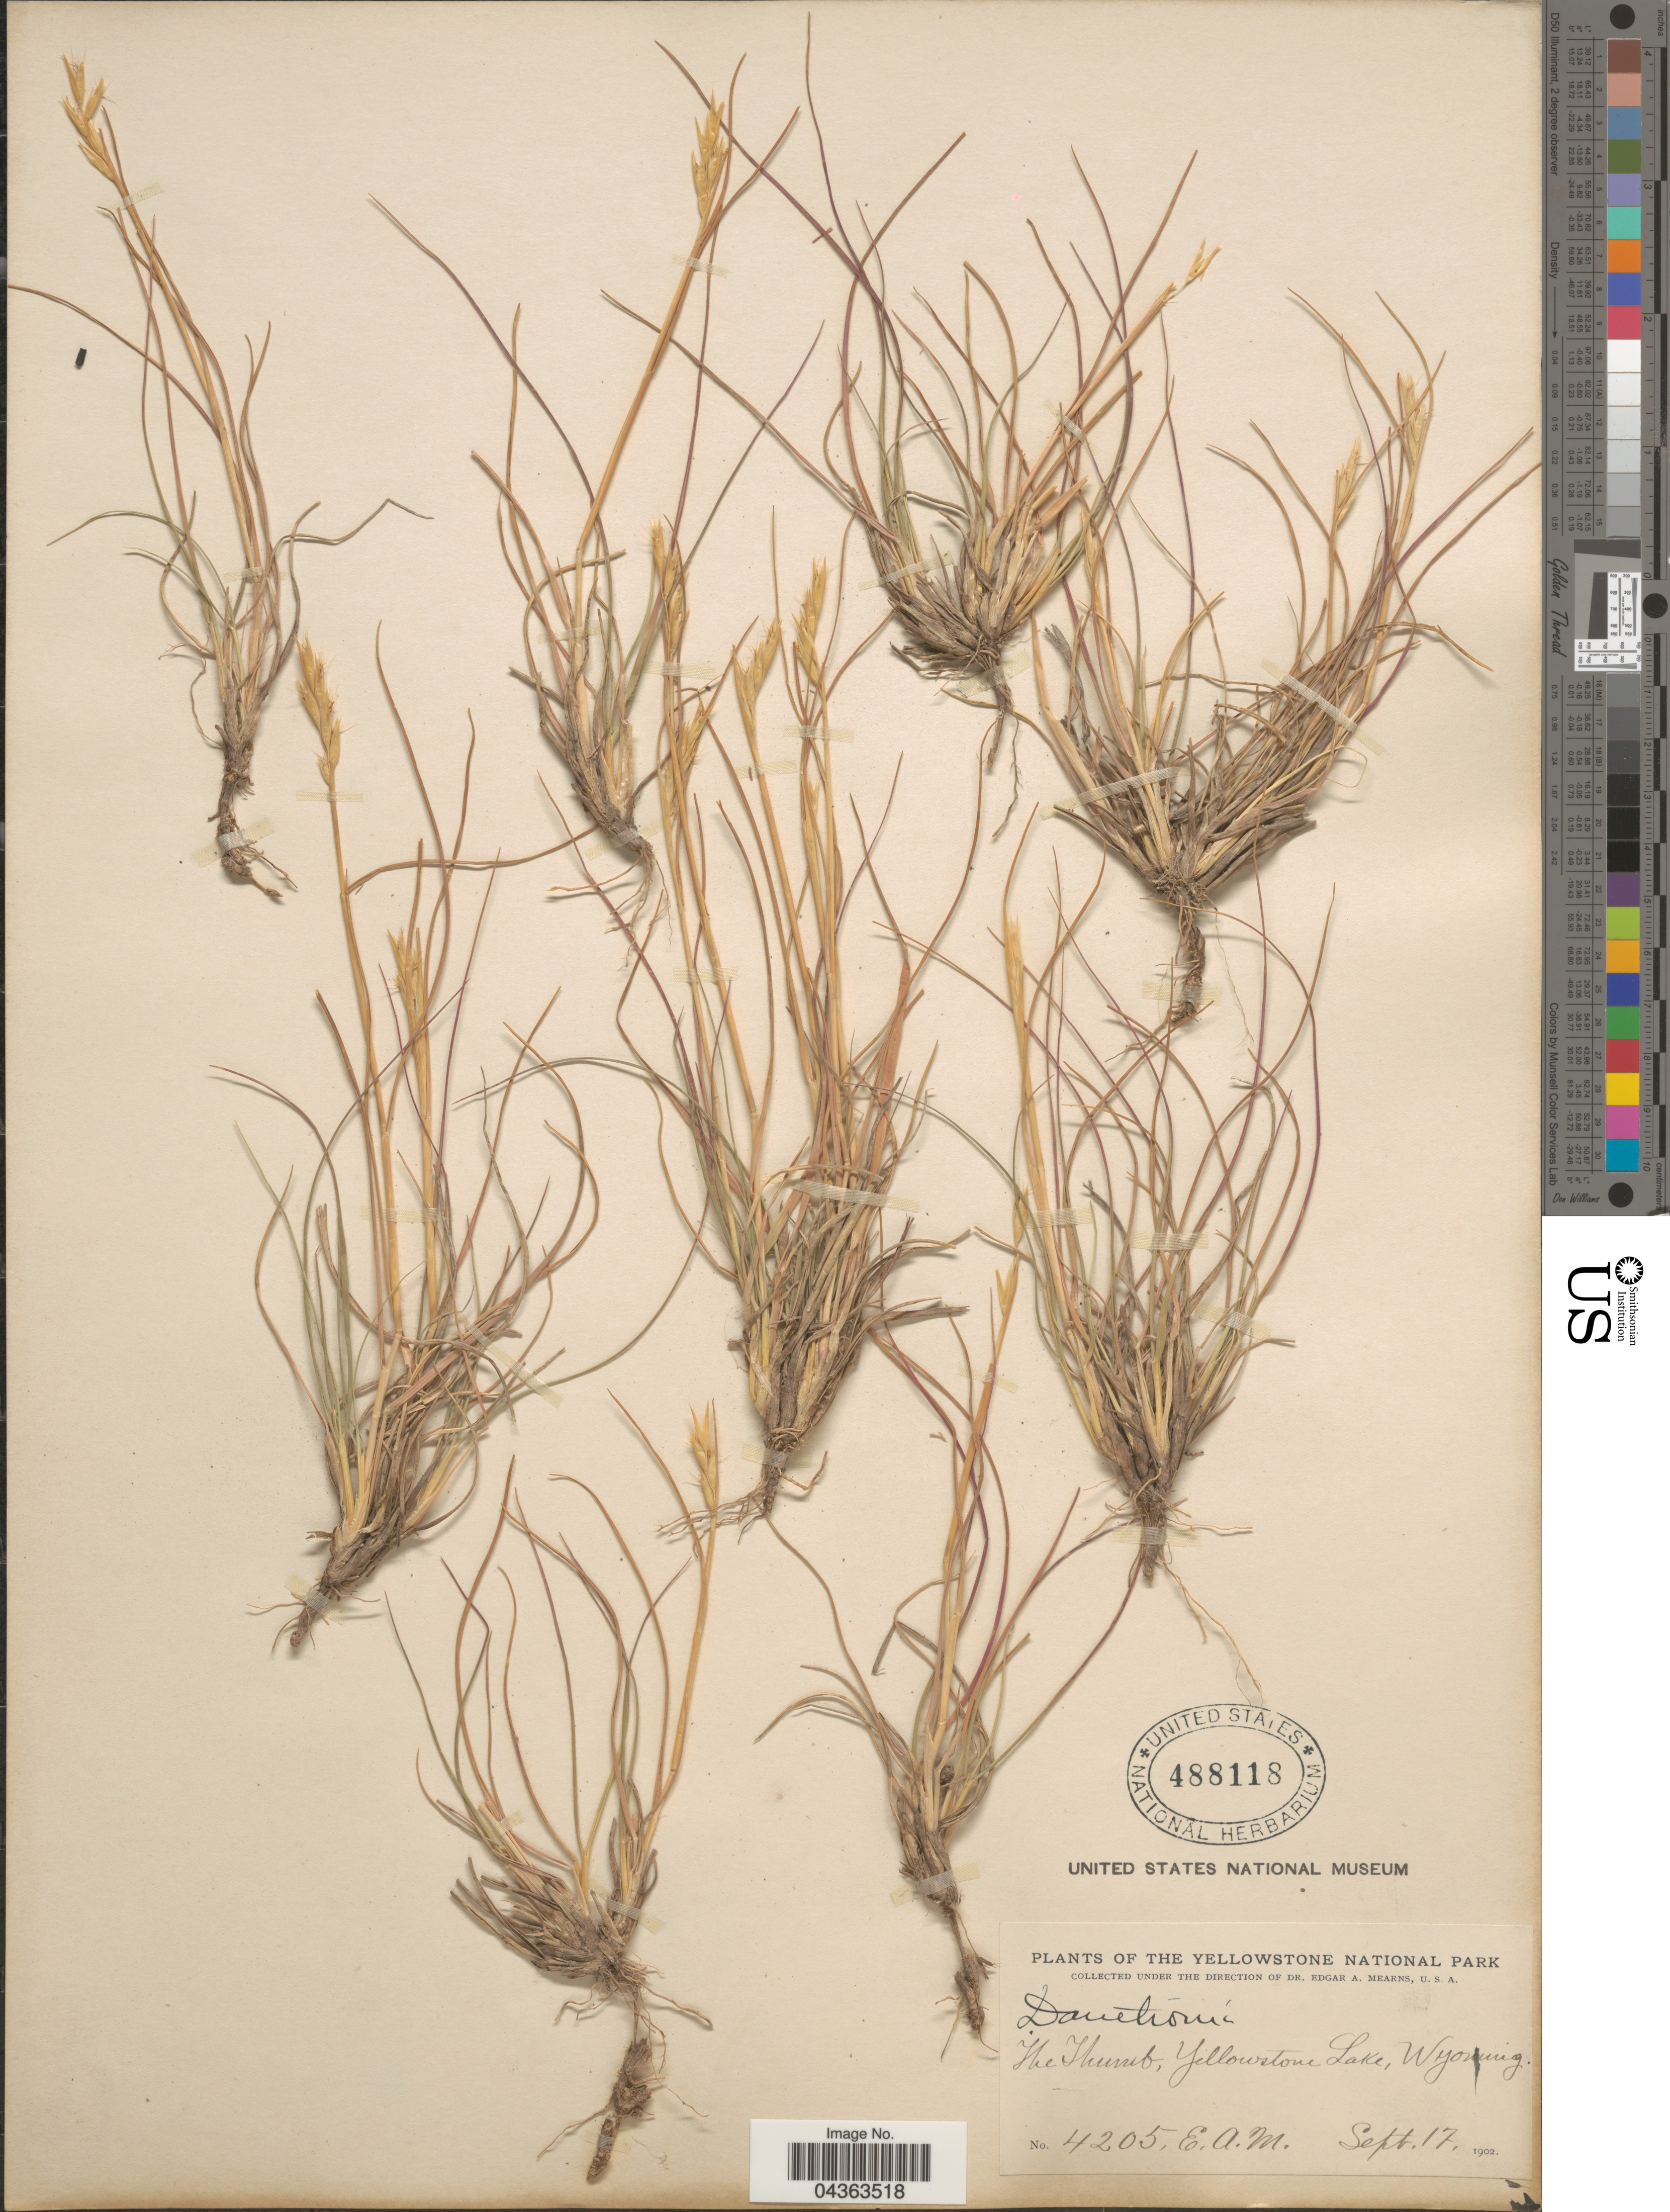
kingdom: Plantae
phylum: Tracheophyta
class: Liliopsida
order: Poales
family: Poaceae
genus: Danthonia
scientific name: Danthonia intermedia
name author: Vasey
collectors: E. A. Mearns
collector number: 4205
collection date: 1902-09-17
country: United States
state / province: Wyoming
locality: The Yellowstone National Park. The Thumb, Yellowstone Lake.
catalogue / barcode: US 488118